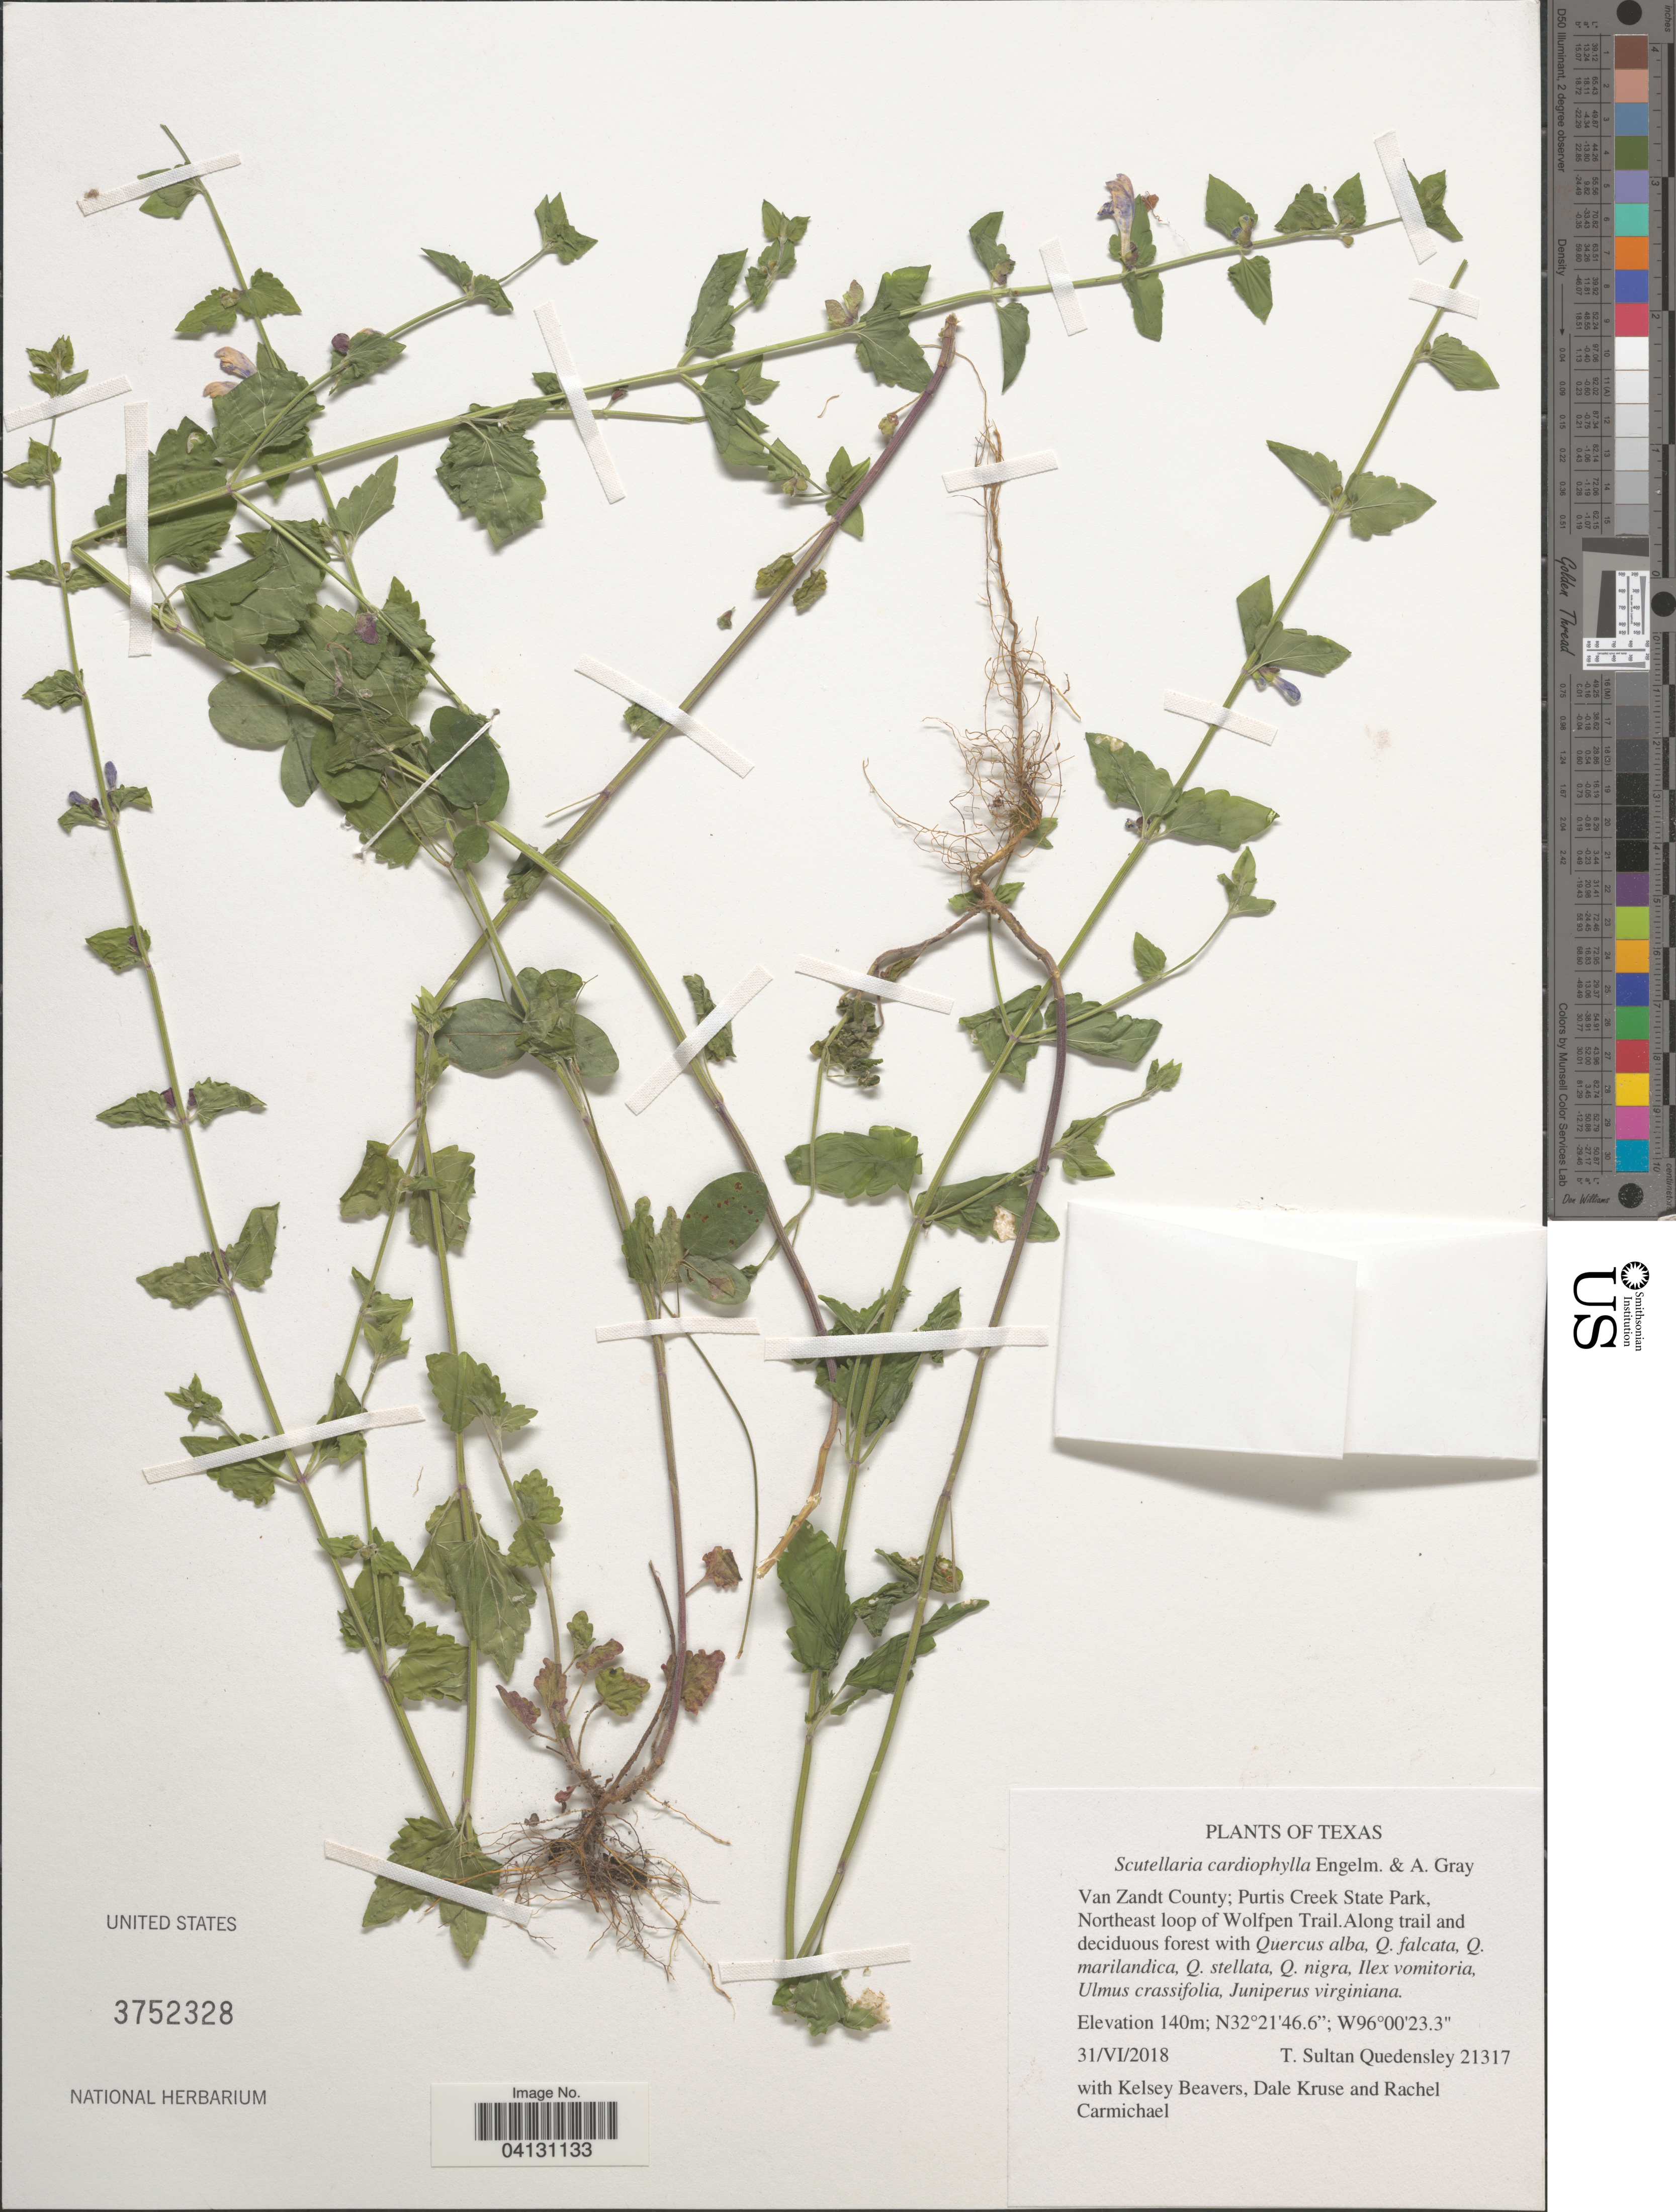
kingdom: Plantae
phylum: Tracheophyta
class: Magnoliopsida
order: Lamiales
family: Lamiaceae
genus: Scutellaria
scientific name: Scutellaria cardiophylla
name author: Engelm. & A. Gray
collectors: T. S. Quedensley, K. Beavers, D. Kruse & R. Carmichael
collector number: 21317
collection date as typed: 31/VI/2018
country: United States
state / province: Texas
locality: Van Zandt County: Purtis Creek State Park, Northeast loop of Wolfpen Trail.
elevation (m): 140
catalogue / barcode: US 3752328